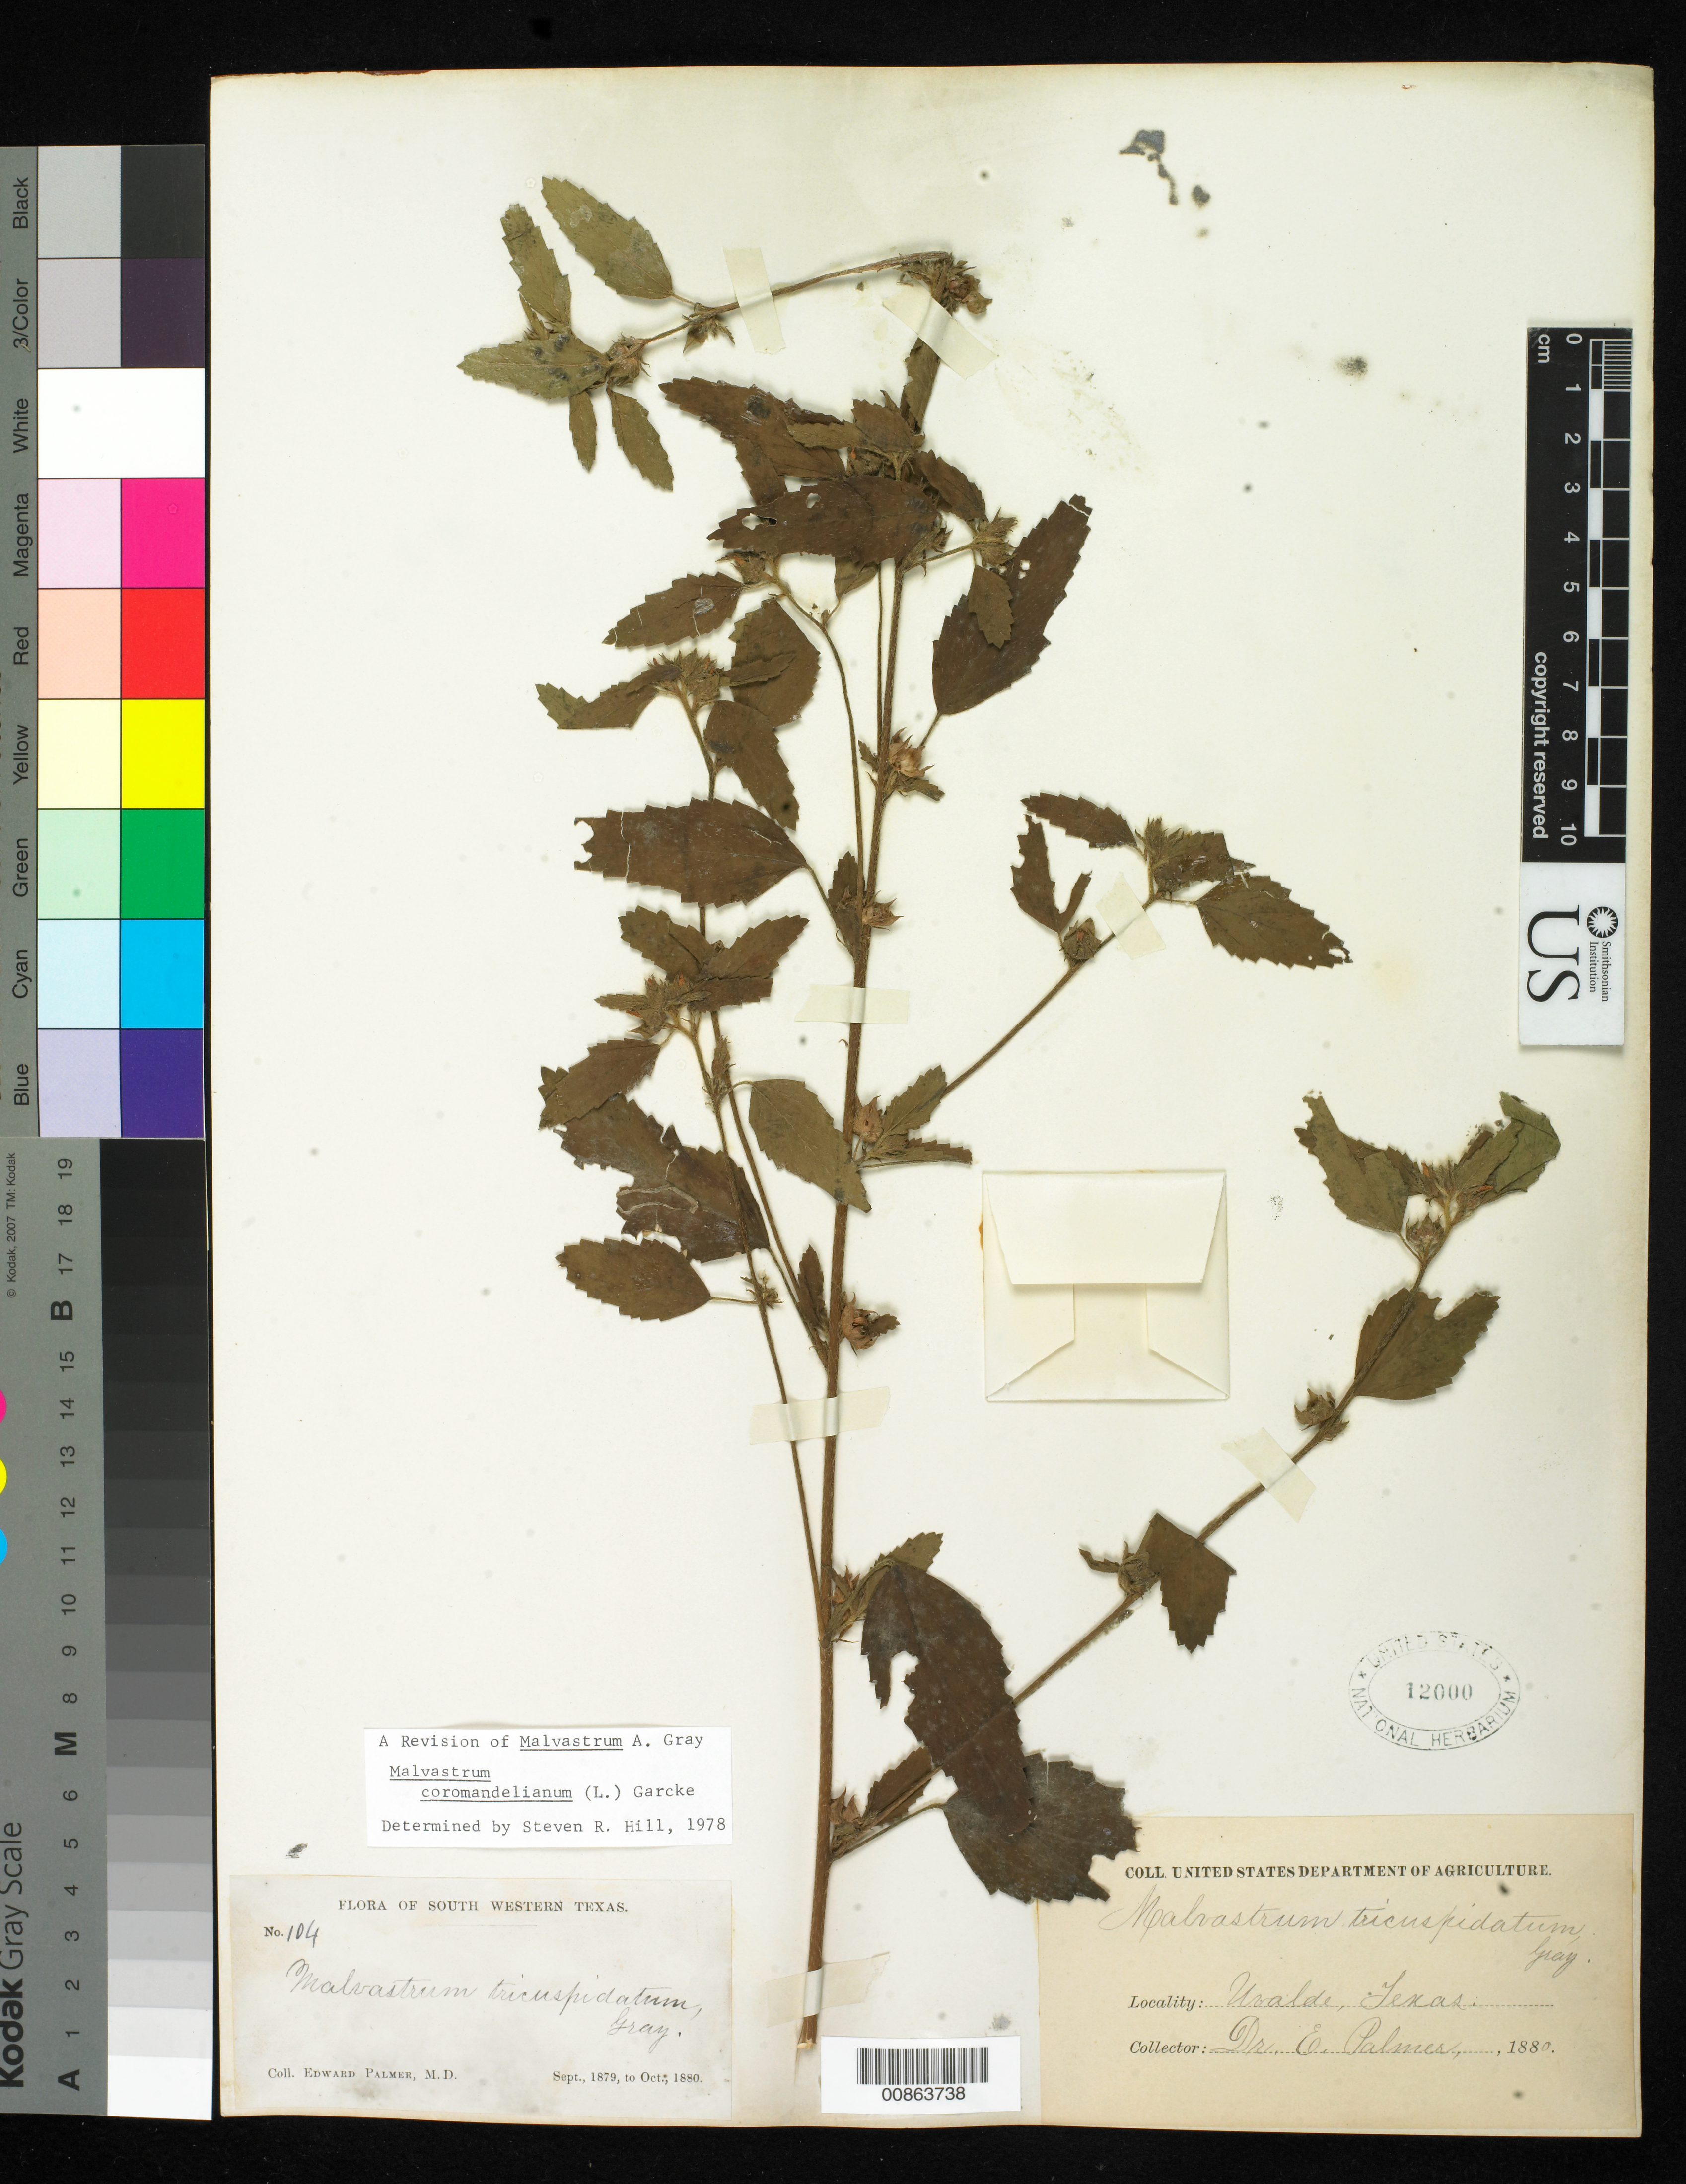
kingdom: Plantae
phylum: Tracheophyta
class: Magnoliopsida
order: Malvales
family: Malvaceae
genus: Malvastrum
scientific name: Malvastrum coromandelianum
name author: (L.) Garcke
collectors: E. Palmer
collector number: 104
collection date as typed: Sep 1879 to -- Oct 1880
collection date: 1879-09/1880-10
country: United States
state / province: Texas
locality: Uvalde, South Western Texas.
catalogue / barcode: US 12000